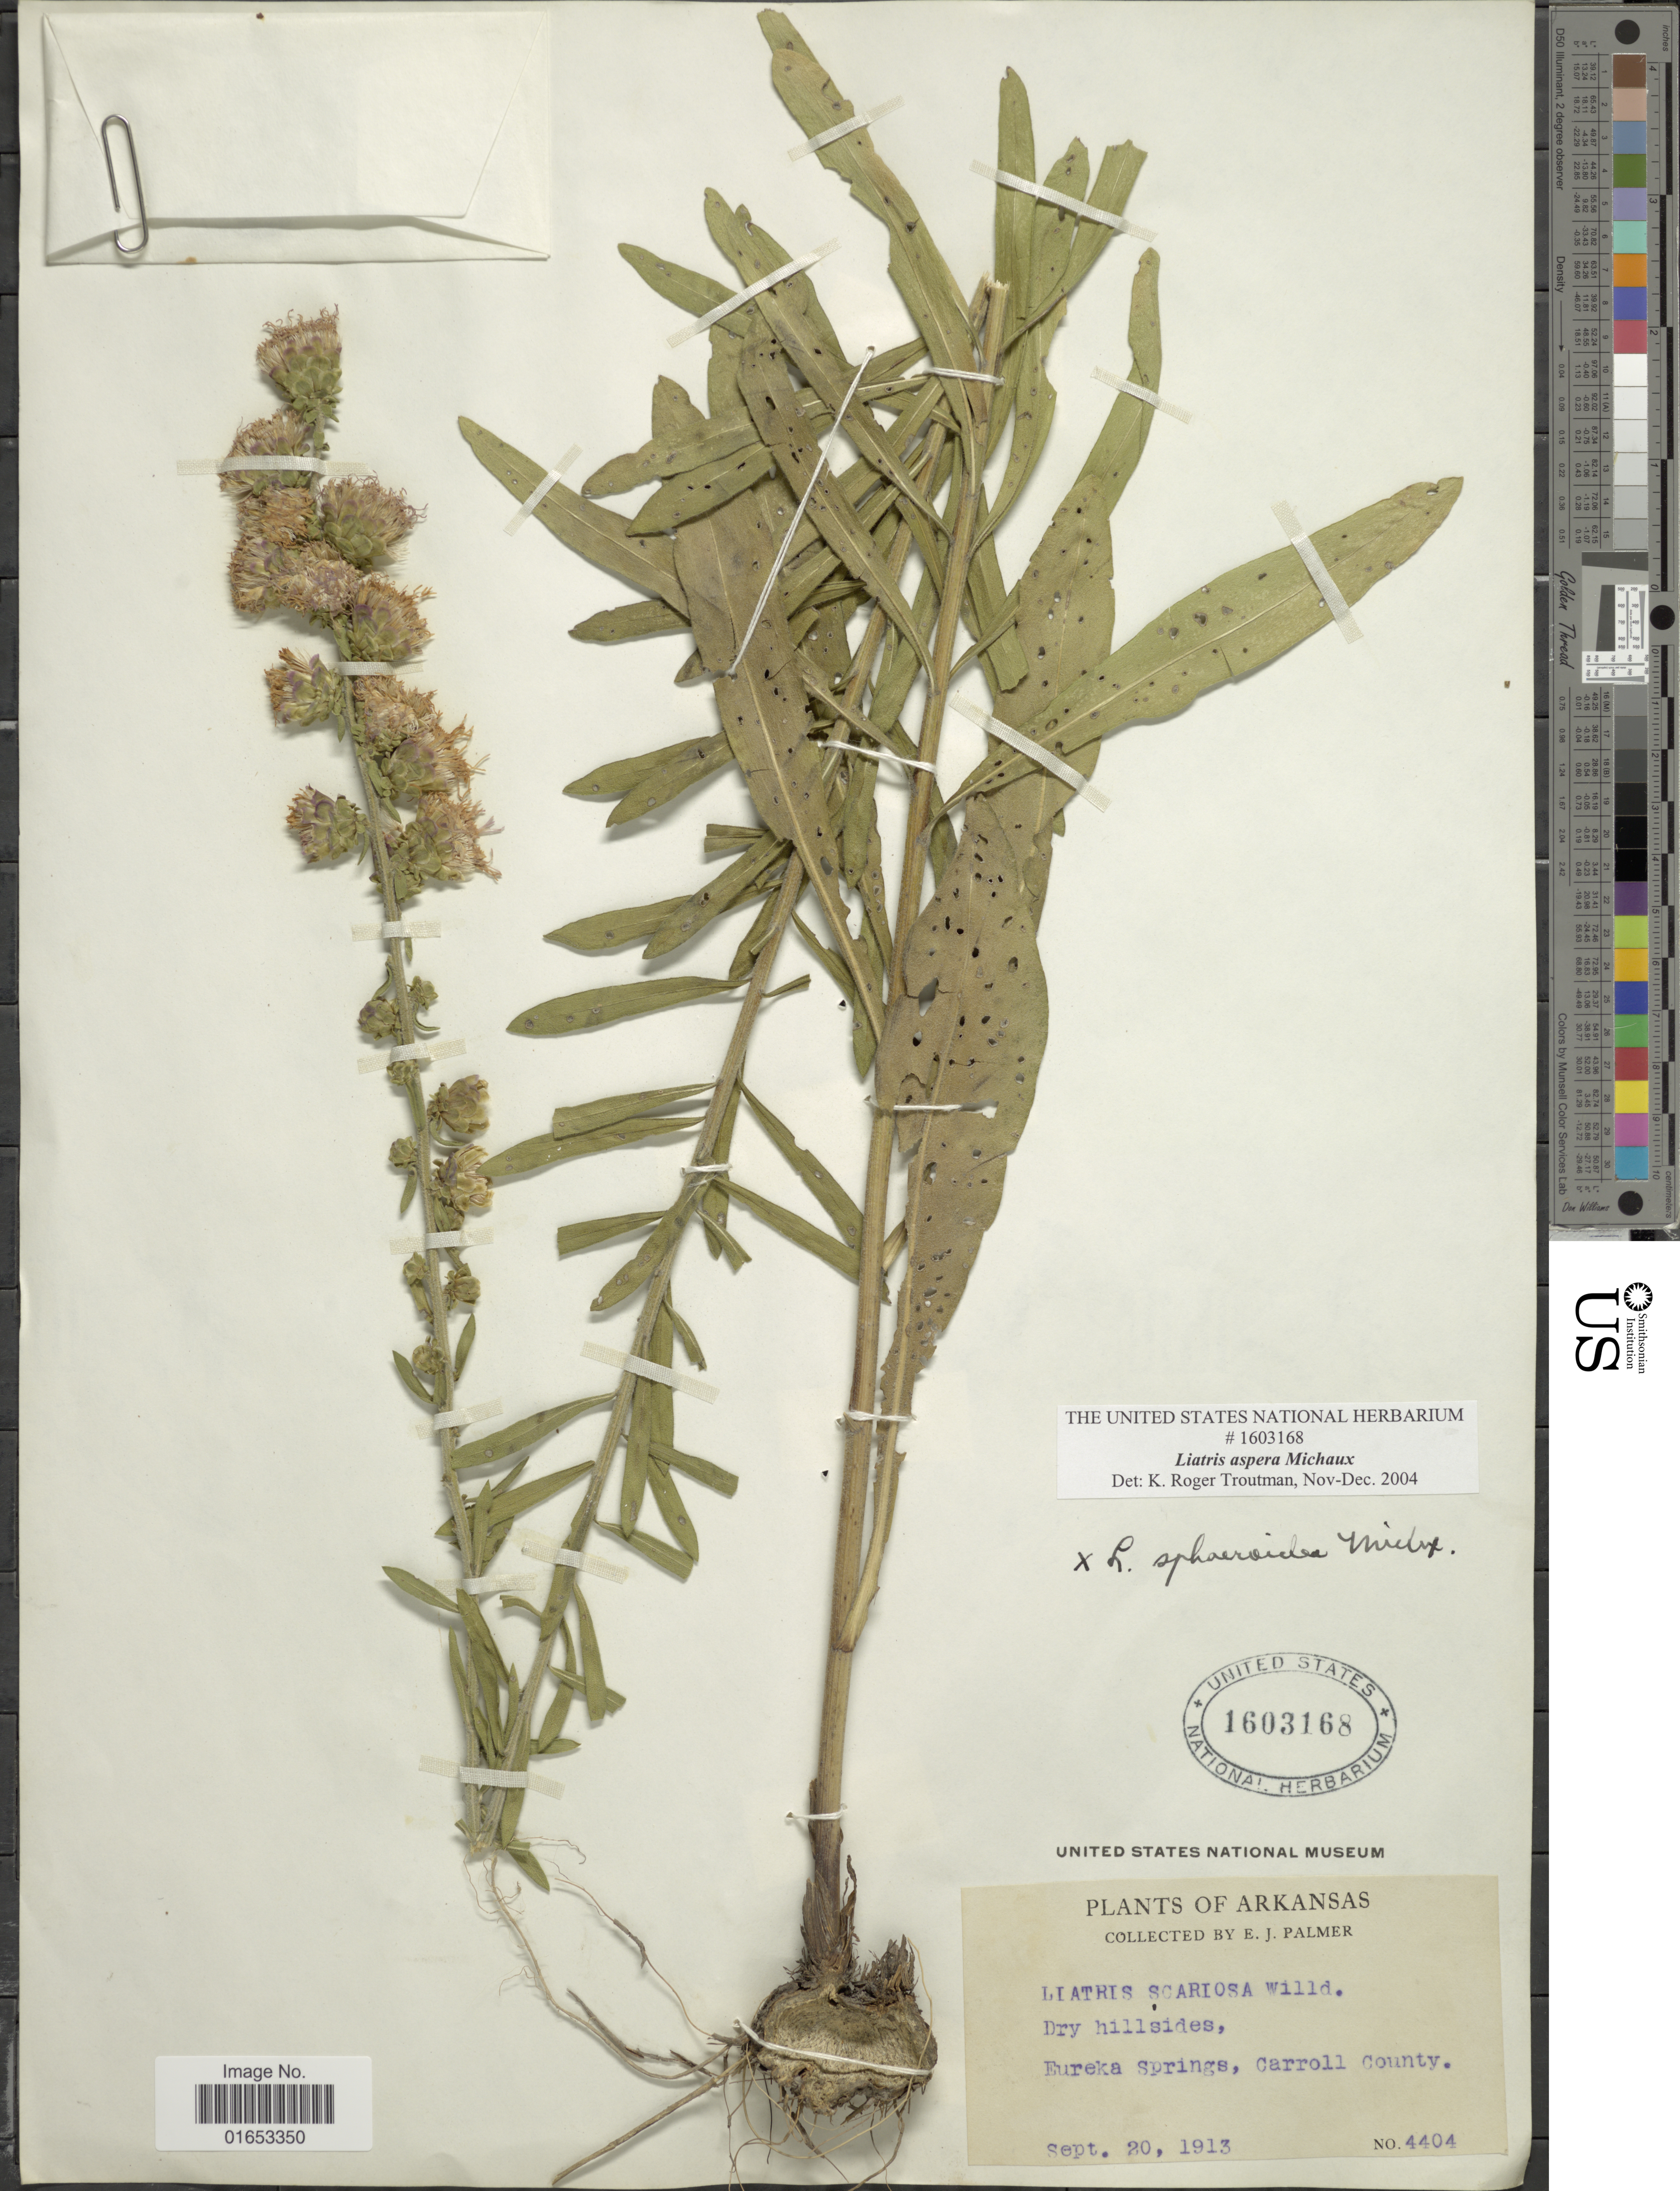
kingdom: Plantae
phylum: Tracheophyta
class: Magnoliopsida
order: Asterales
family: Asteraceae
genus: Liatris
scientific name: Liatris aspera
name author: Michx.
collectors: E. J. Palmer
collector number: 4404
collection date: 1913-09-20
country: United States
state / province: Arkansas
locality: Dry hillsides, Eureka Springs, Carroll County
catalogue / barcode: US 1603168